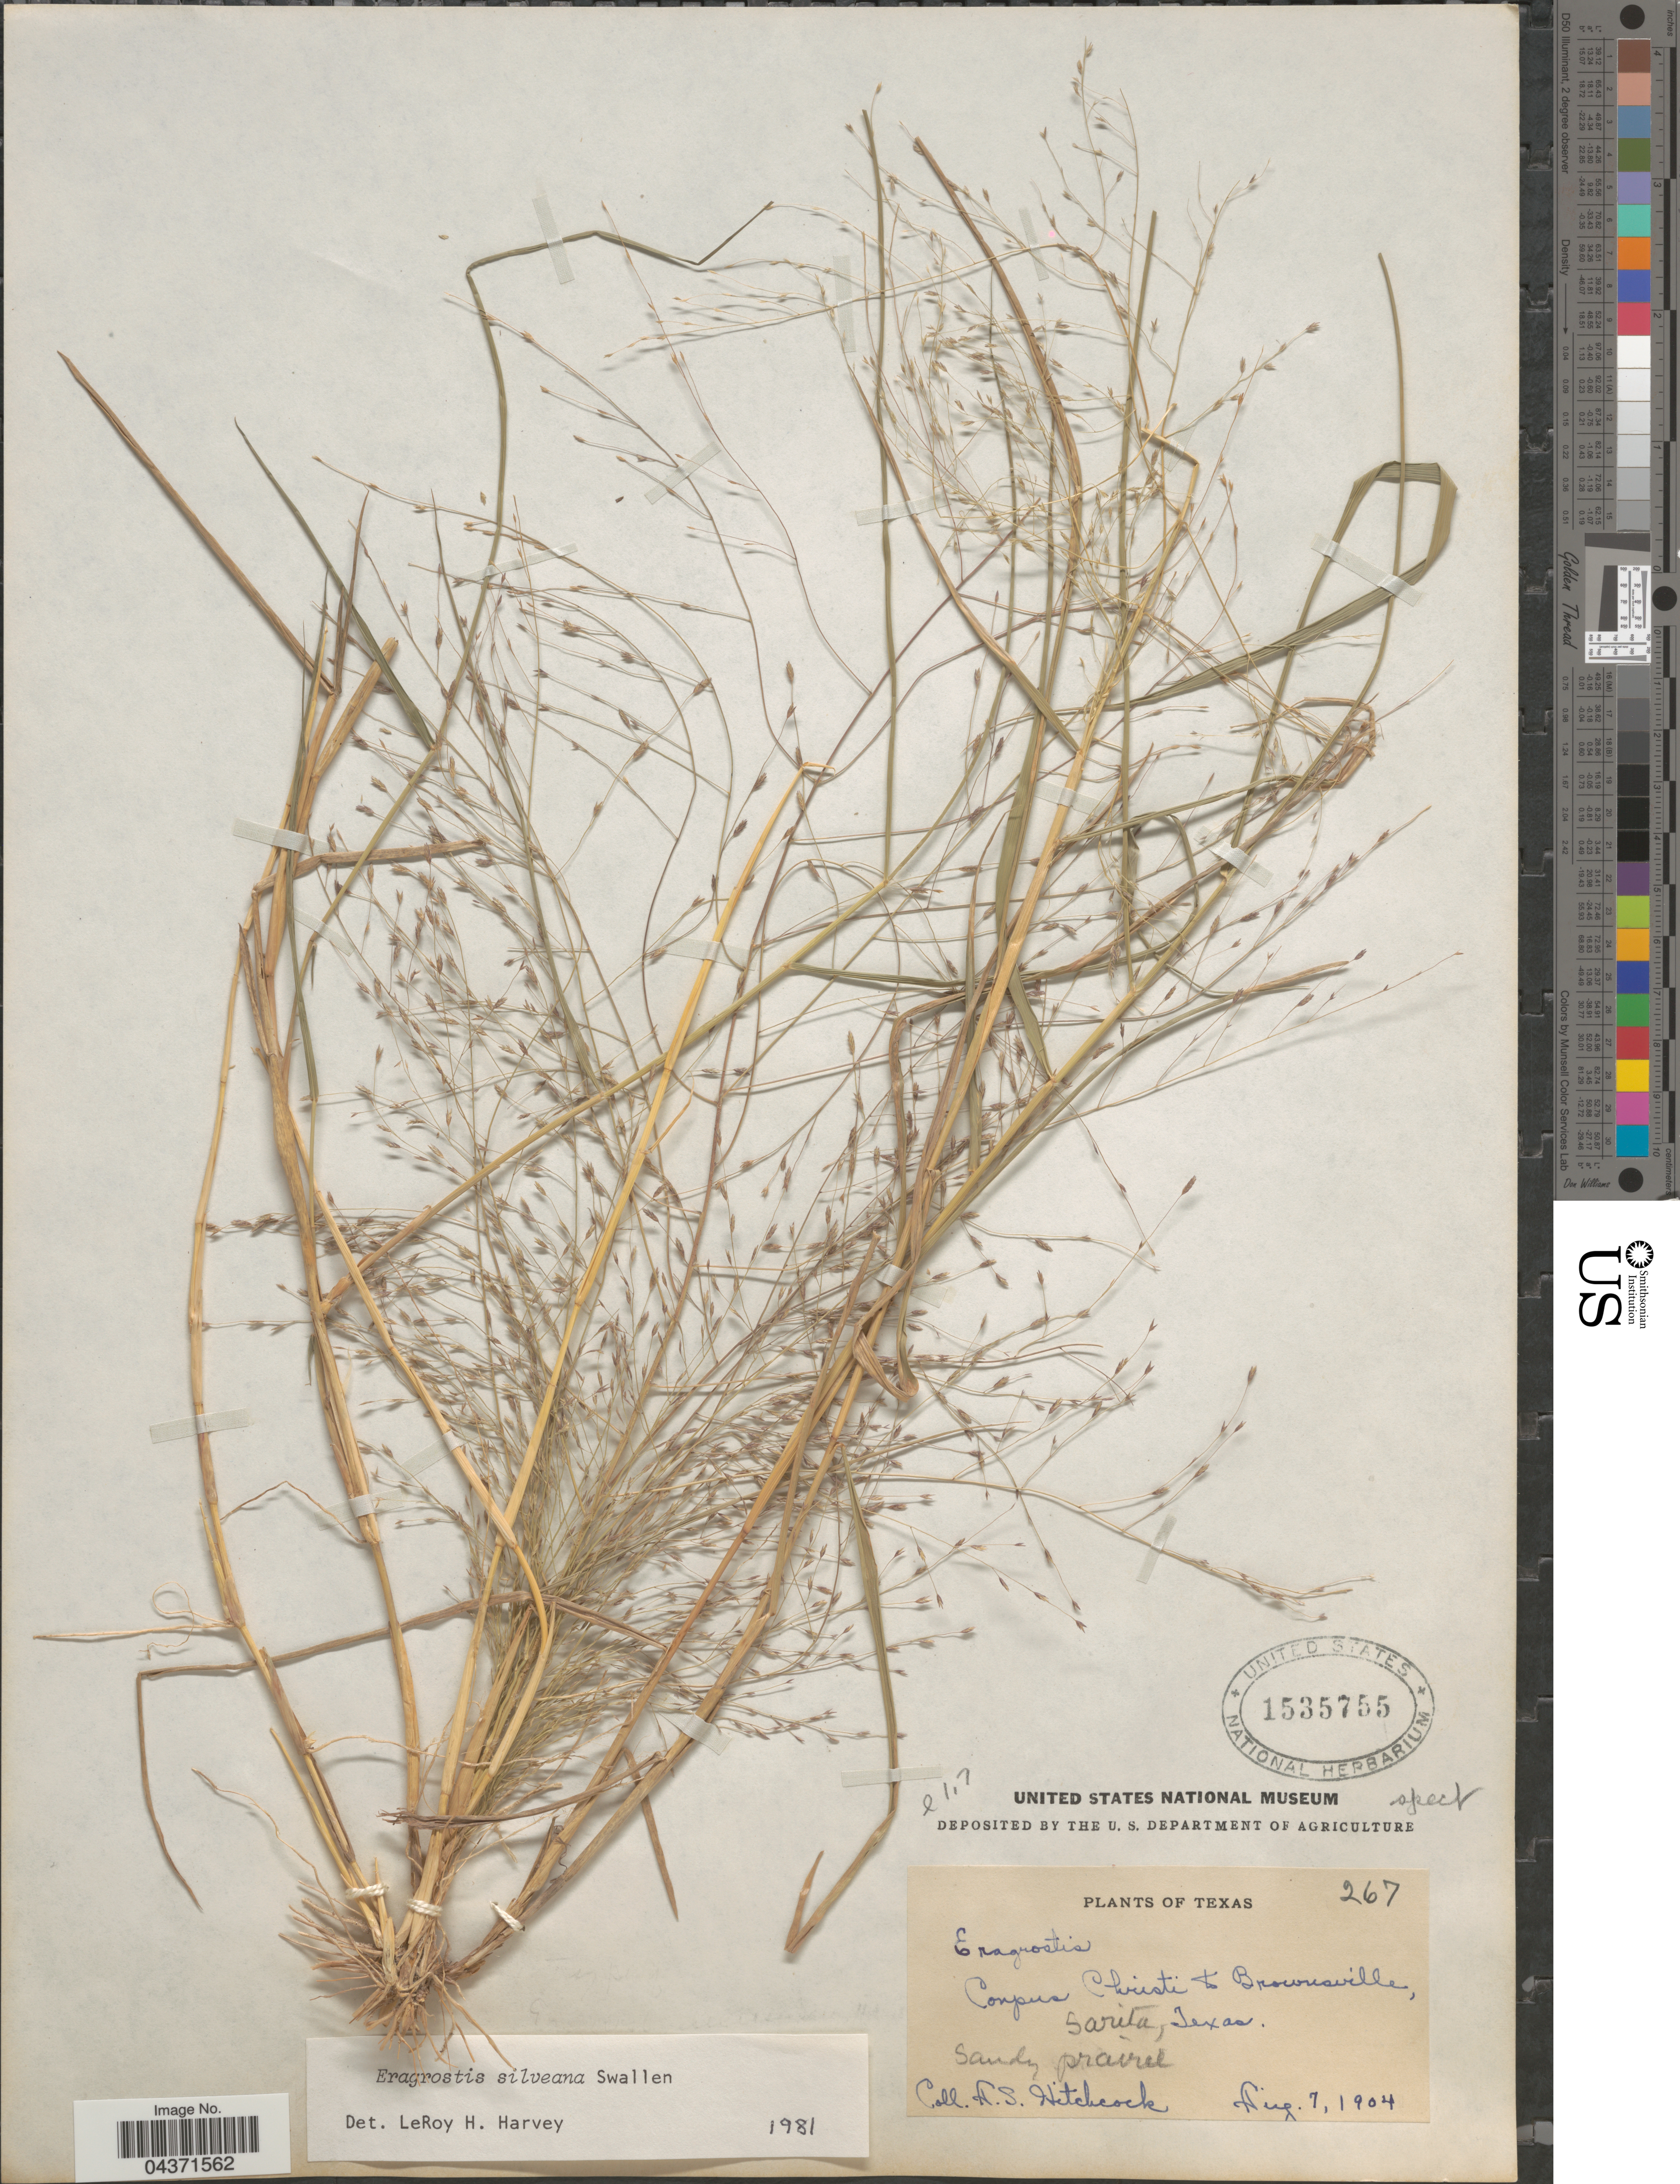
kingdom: Plantae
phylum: Tracheophyta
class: Liliopsida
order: Poales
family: Poaceae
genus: Eragrostis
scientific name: Eragrostis silveana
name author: Swallen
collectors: A. S. Hitchcock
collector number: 267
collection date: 1904-08-07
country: United States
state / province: Texas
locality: Corpus Christi & Brownsville, Sarita.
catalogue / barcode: US 1535755